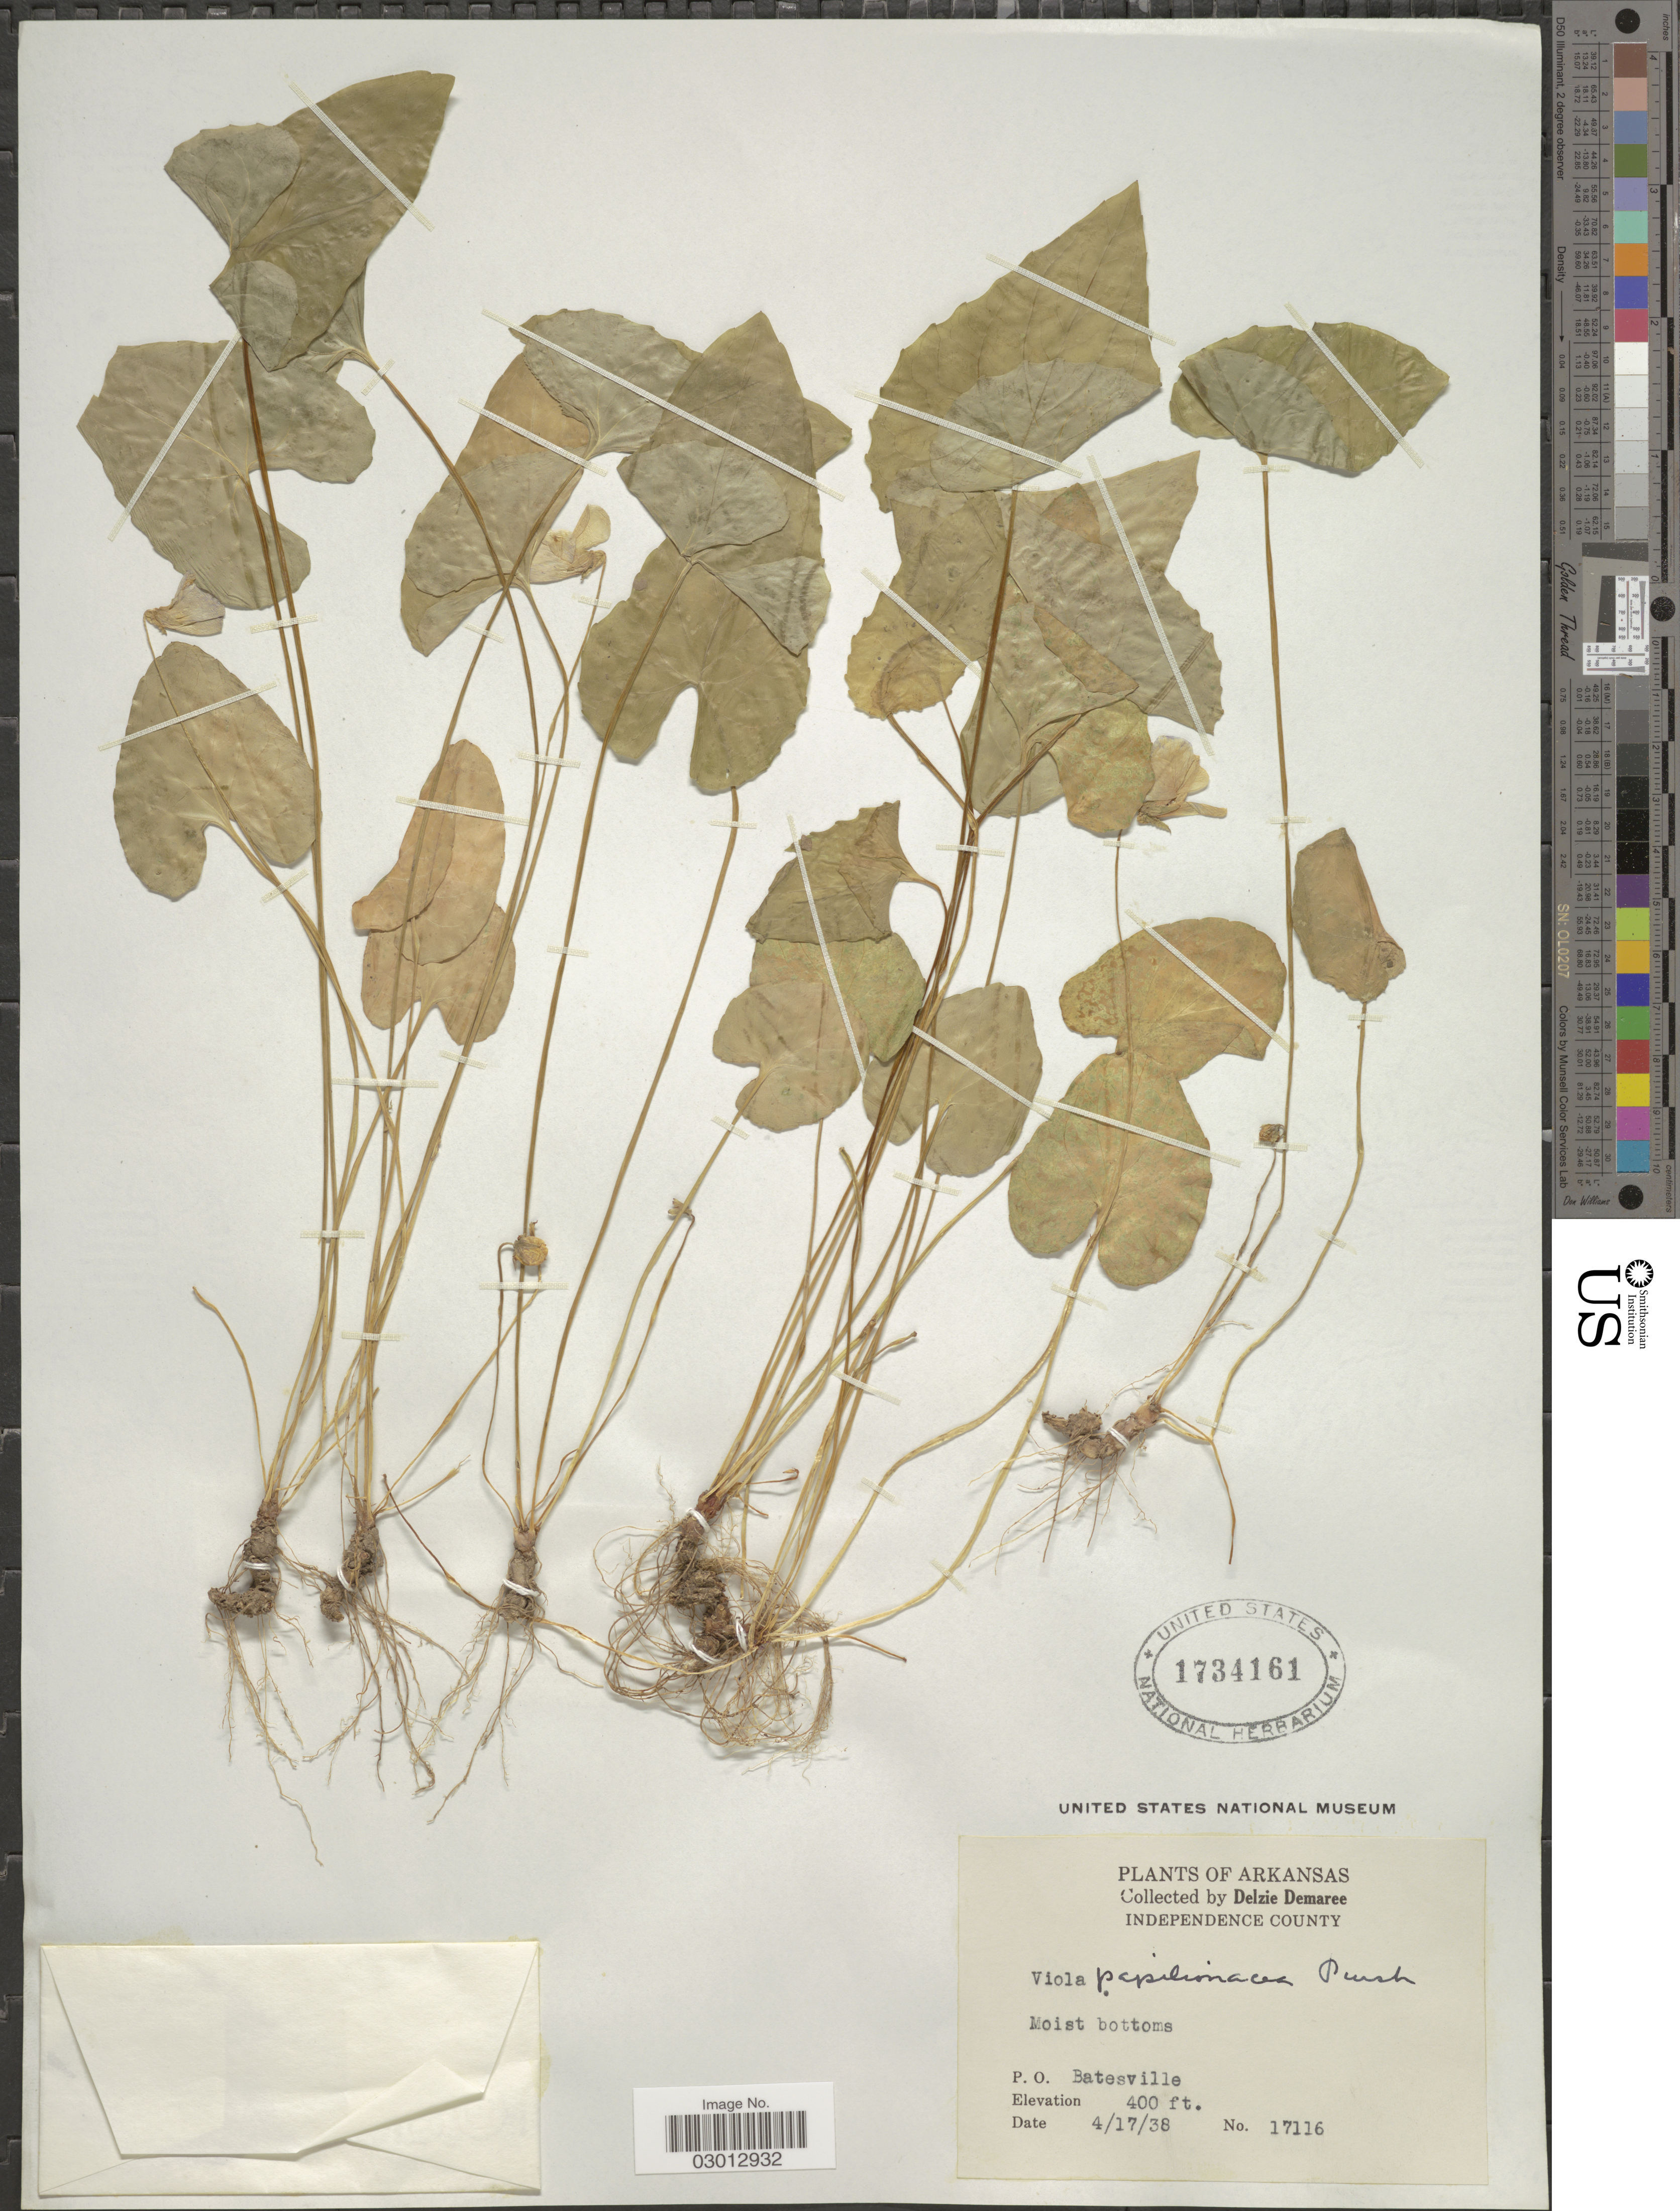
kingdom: Plantae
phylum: Tracheophyta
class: Magnoliopsida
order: Malpighiales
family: Violaceae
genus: Viola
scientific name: Viola papilionacea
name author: Pursh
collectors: D. Demaree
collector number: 17116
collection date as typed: Transcribed d/m/y: 17/4/38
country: United States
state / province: Arkansas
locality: Independence County. P. O. Batesville.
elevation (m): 122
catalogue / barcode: US 1734161